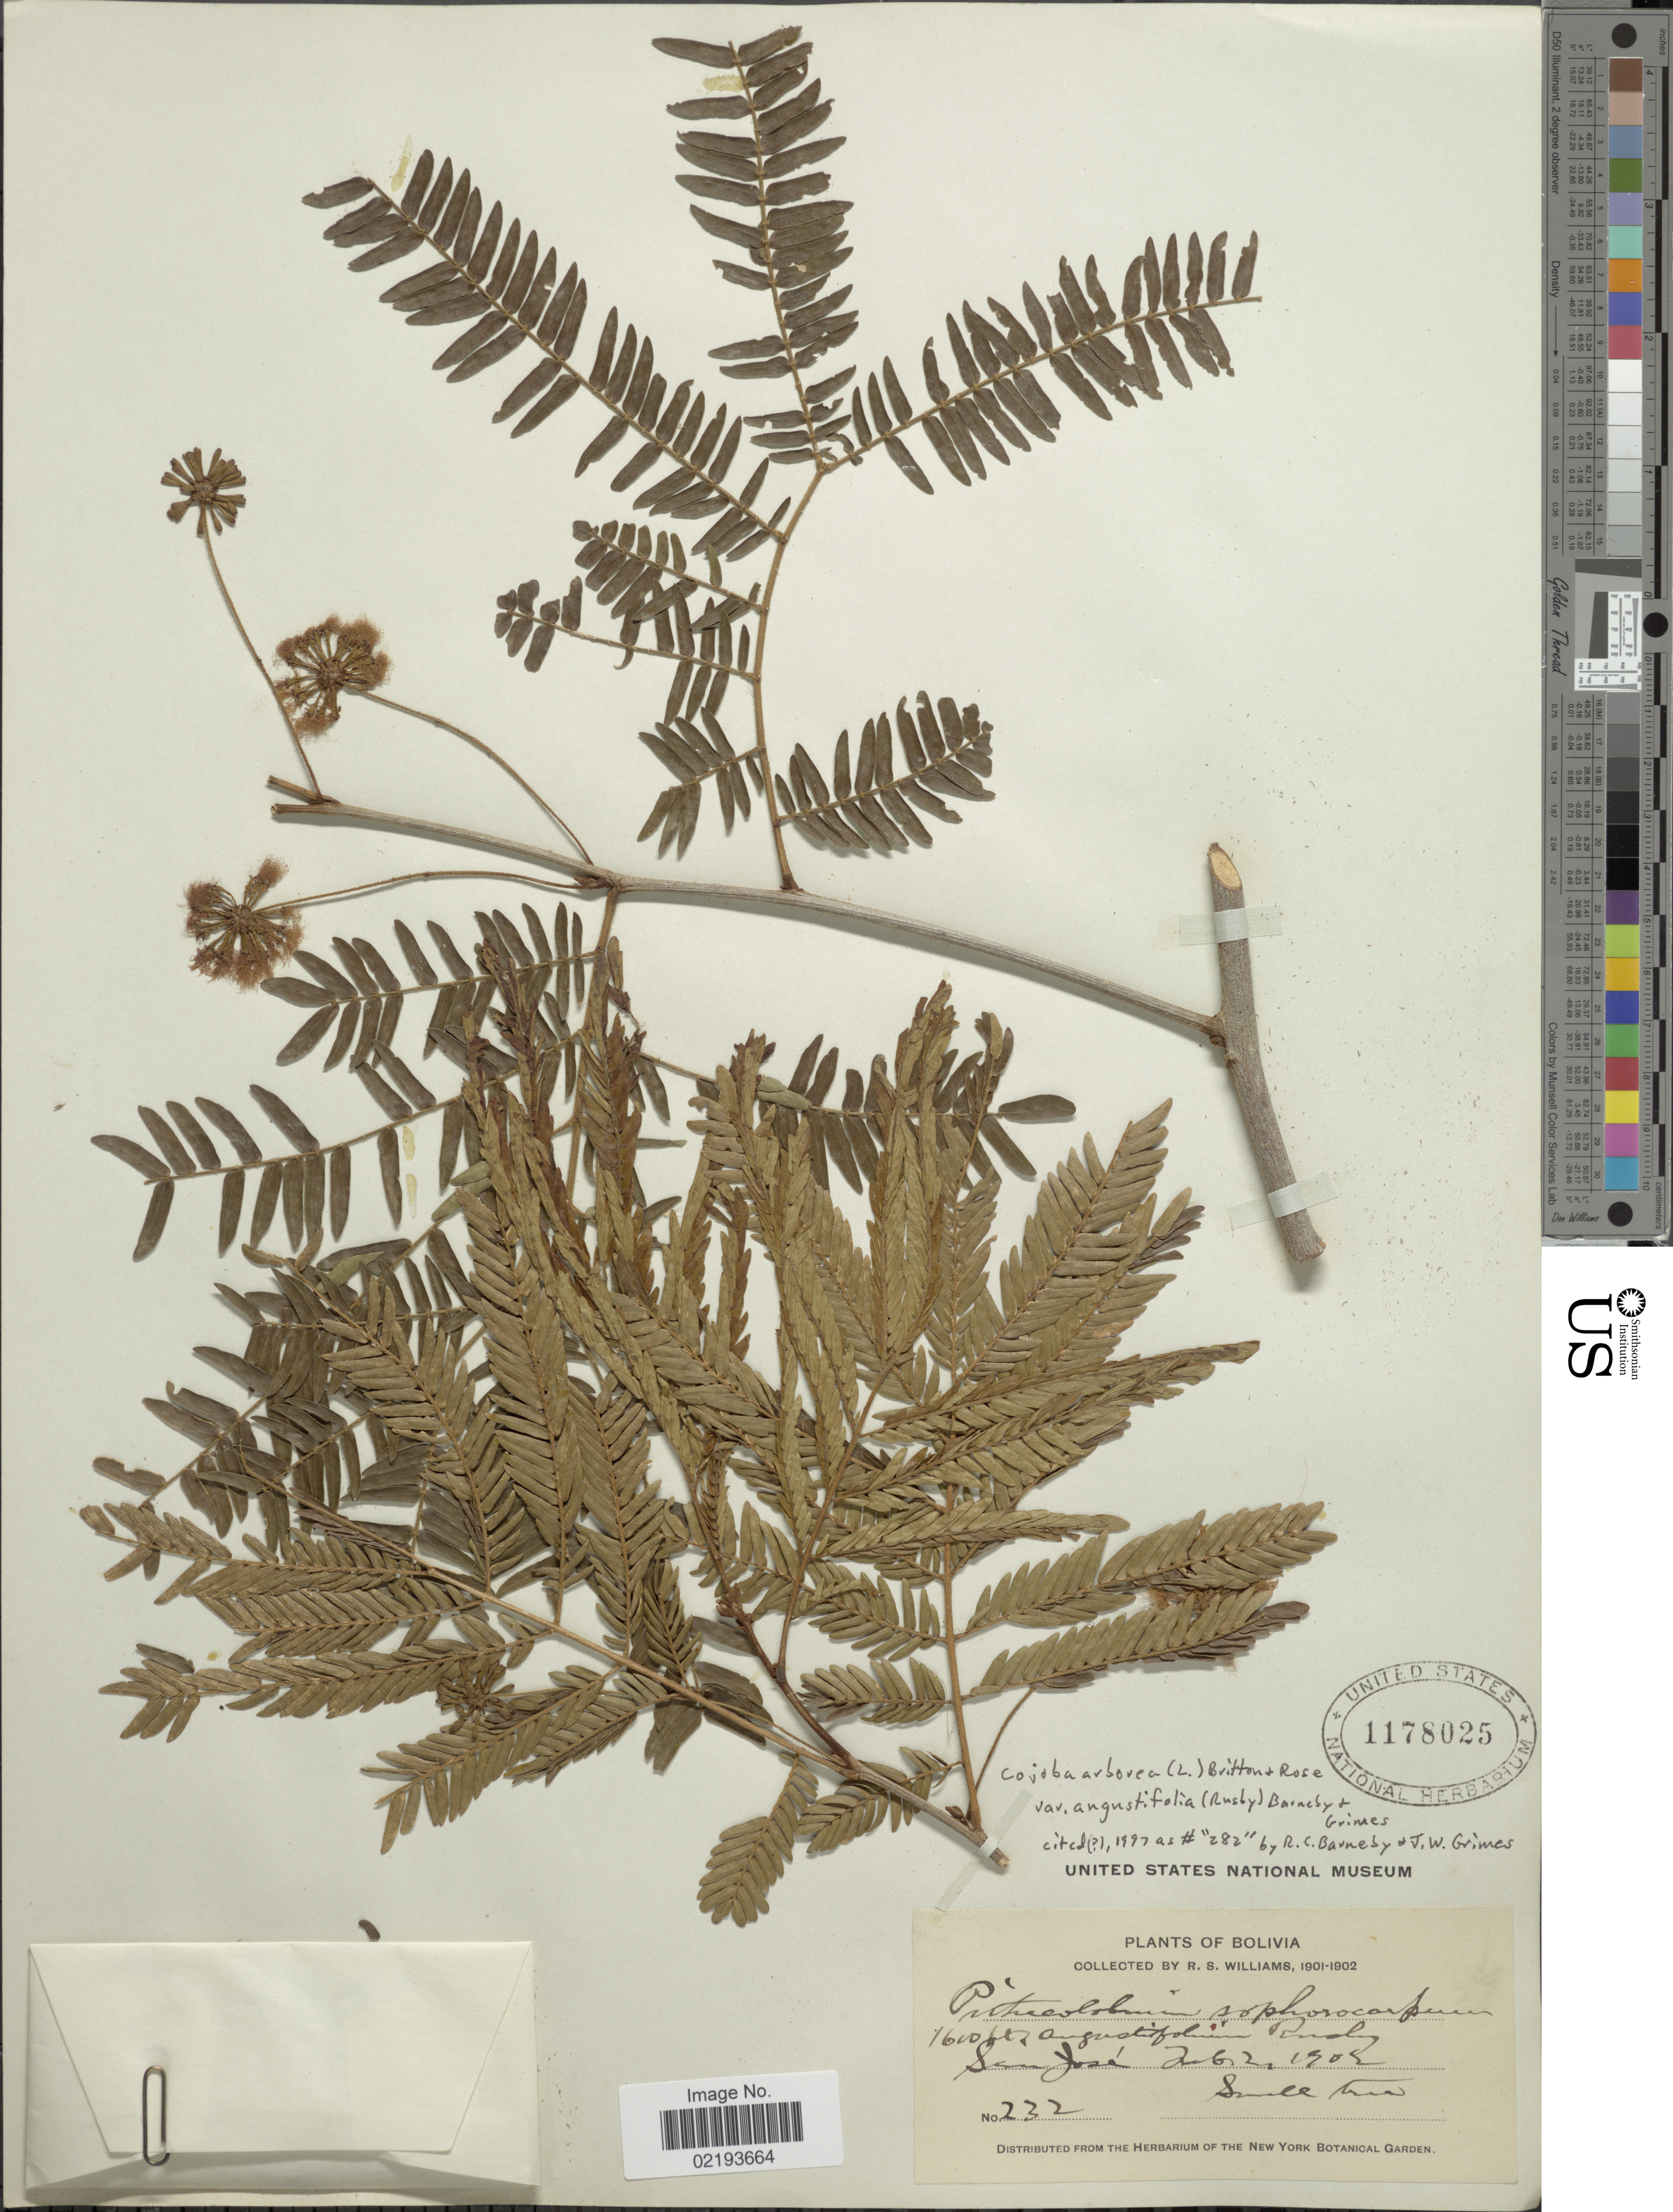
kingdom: Plantae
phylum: Tracheophyta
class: Magnoliopsida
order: Fabales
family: Fabaceae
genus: Cojoba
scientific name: Cojoba arborea var. angustifolia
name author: (Rusby) Barneby & J.W. Grimes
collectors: R. S. Williams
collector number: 232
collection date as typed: Feb. 2, '02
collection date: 1902-02-02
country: Bolivia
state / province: La Paz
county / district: Munecas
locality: San José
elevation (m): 488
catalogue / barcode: US 1178025